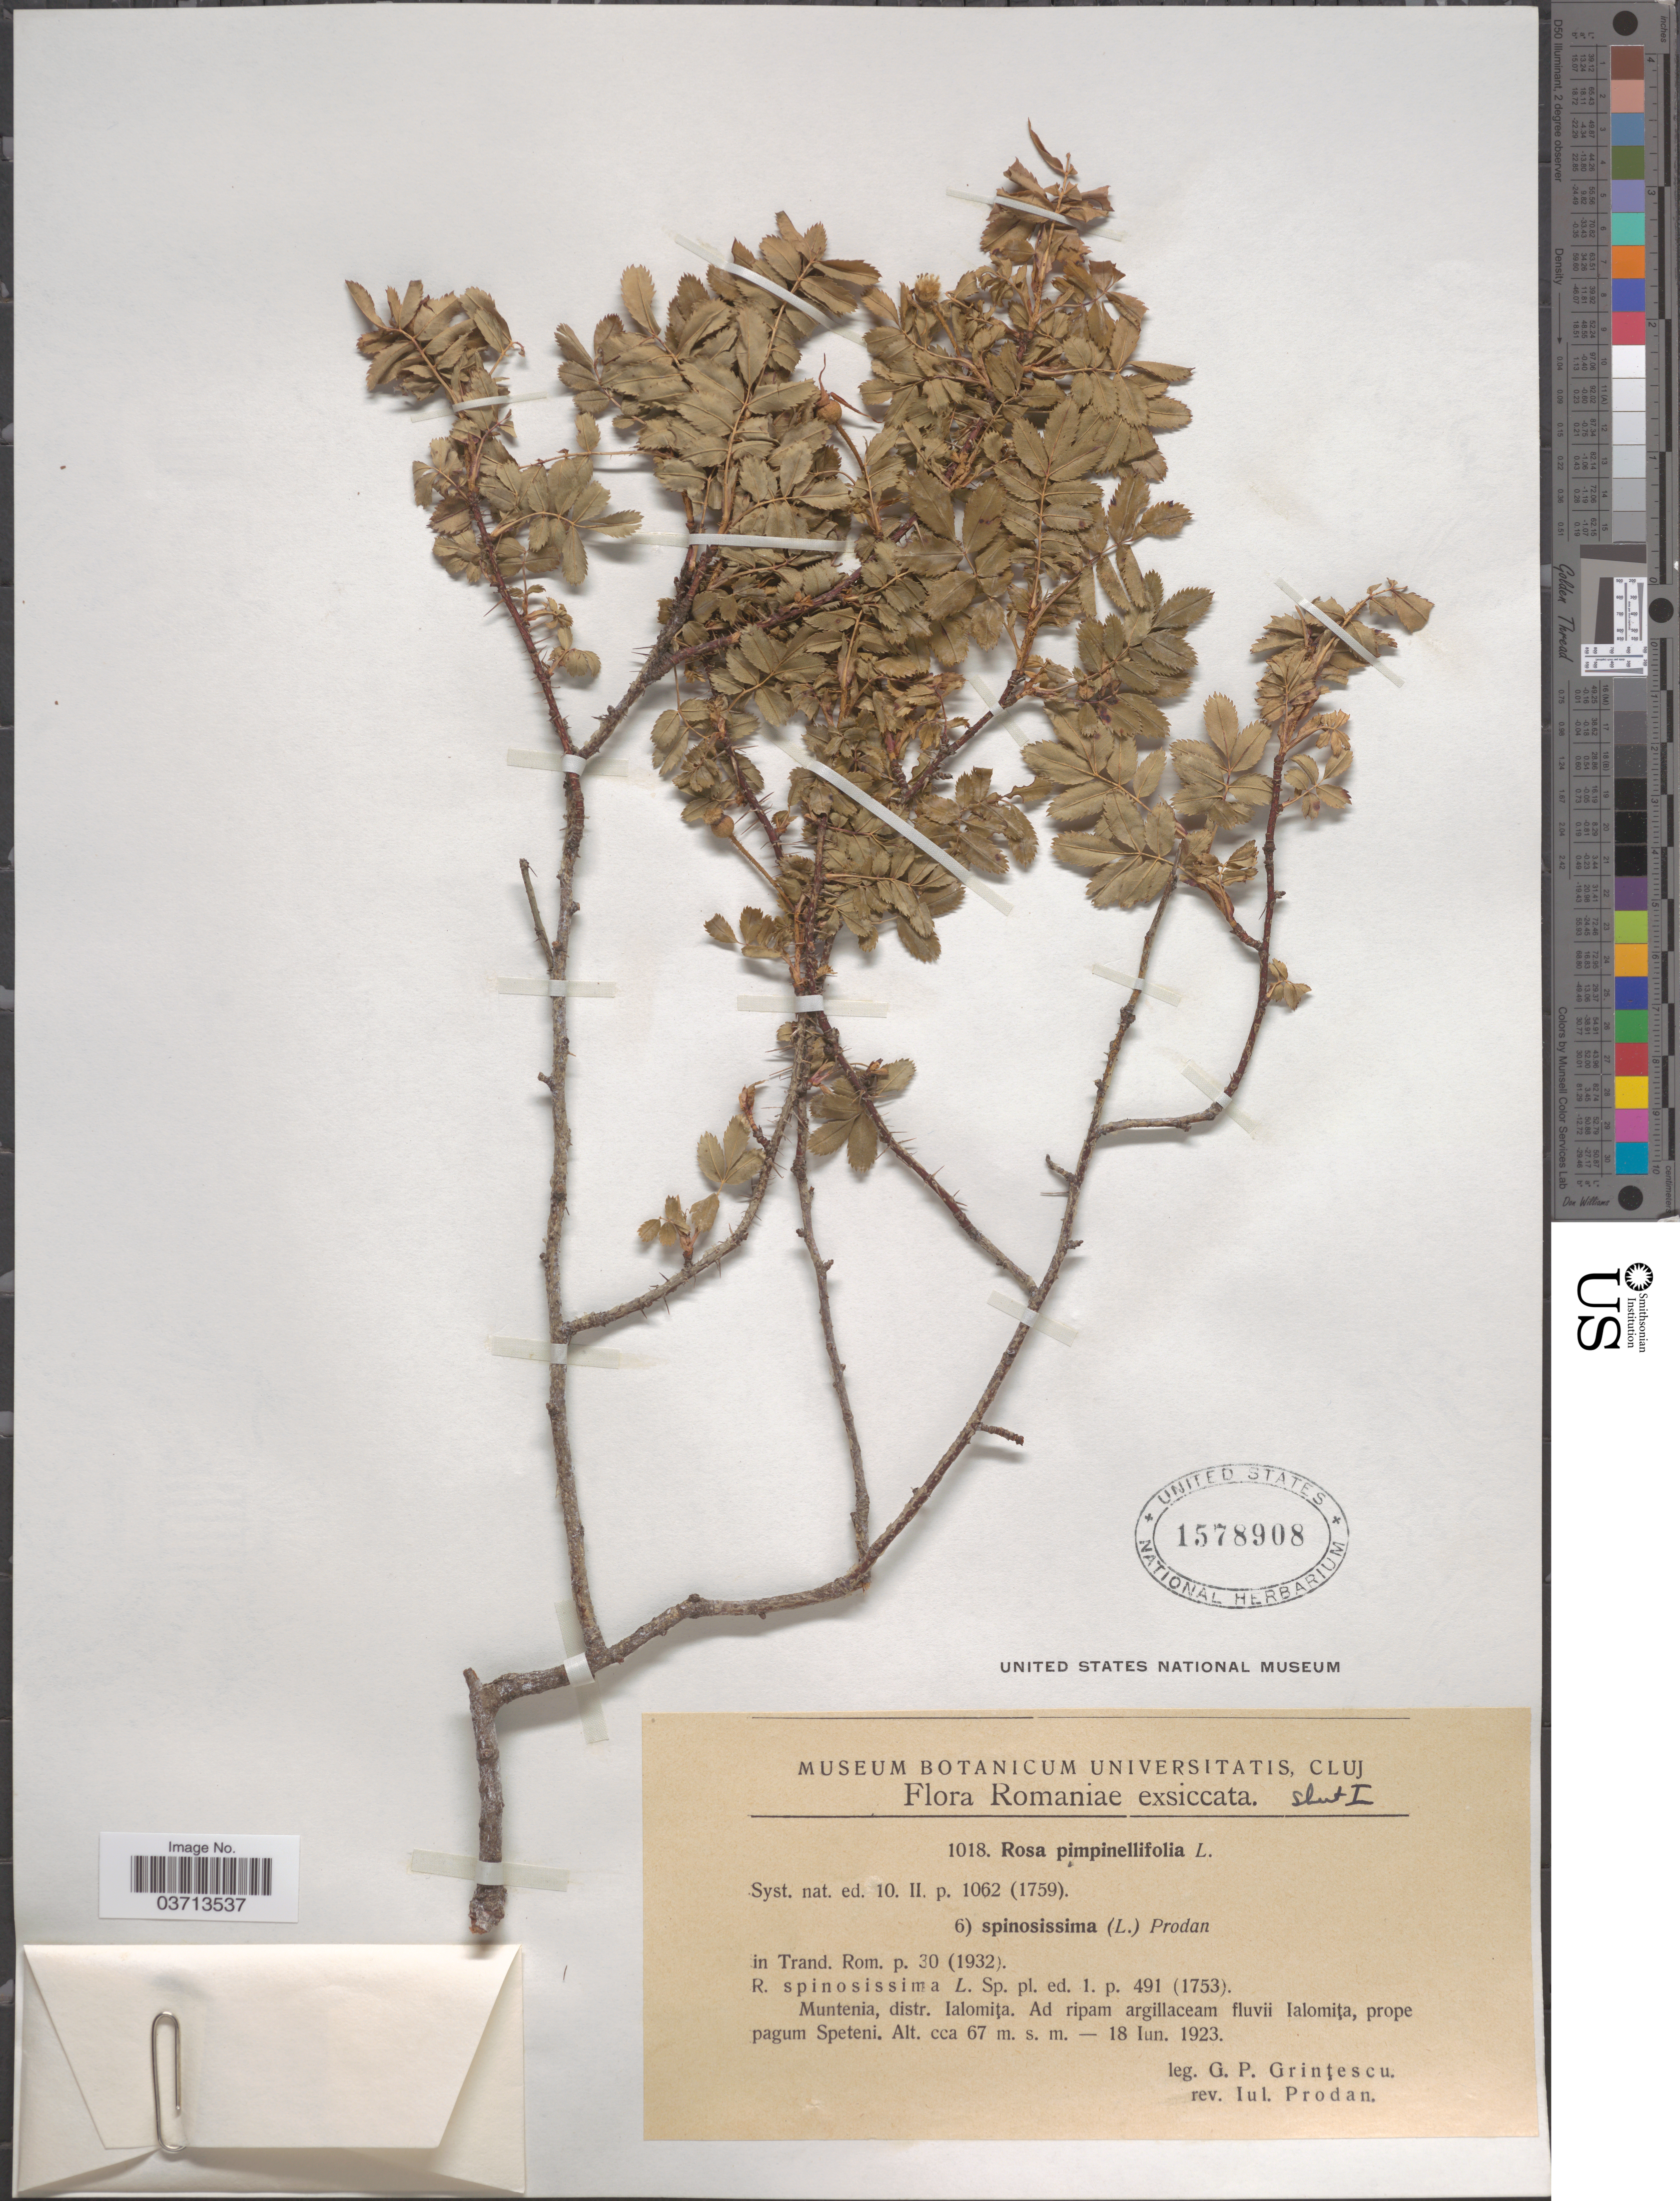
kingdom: Plantae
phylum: Tracheophyta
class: Magnoliopsida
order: Rosales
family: Rosaceae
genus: Rosa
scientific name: Rosa pimpinellifolia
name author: L.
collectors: G. Grintescu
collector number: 1018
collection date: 1923-06-18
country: Romania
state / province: Ialomita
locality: Muntenia, distr. Ialomiţa. Ad ripam argillaceam fluvii Ialomiţa, prope pagum Speteni.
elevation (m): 67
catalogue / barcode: US 1578908